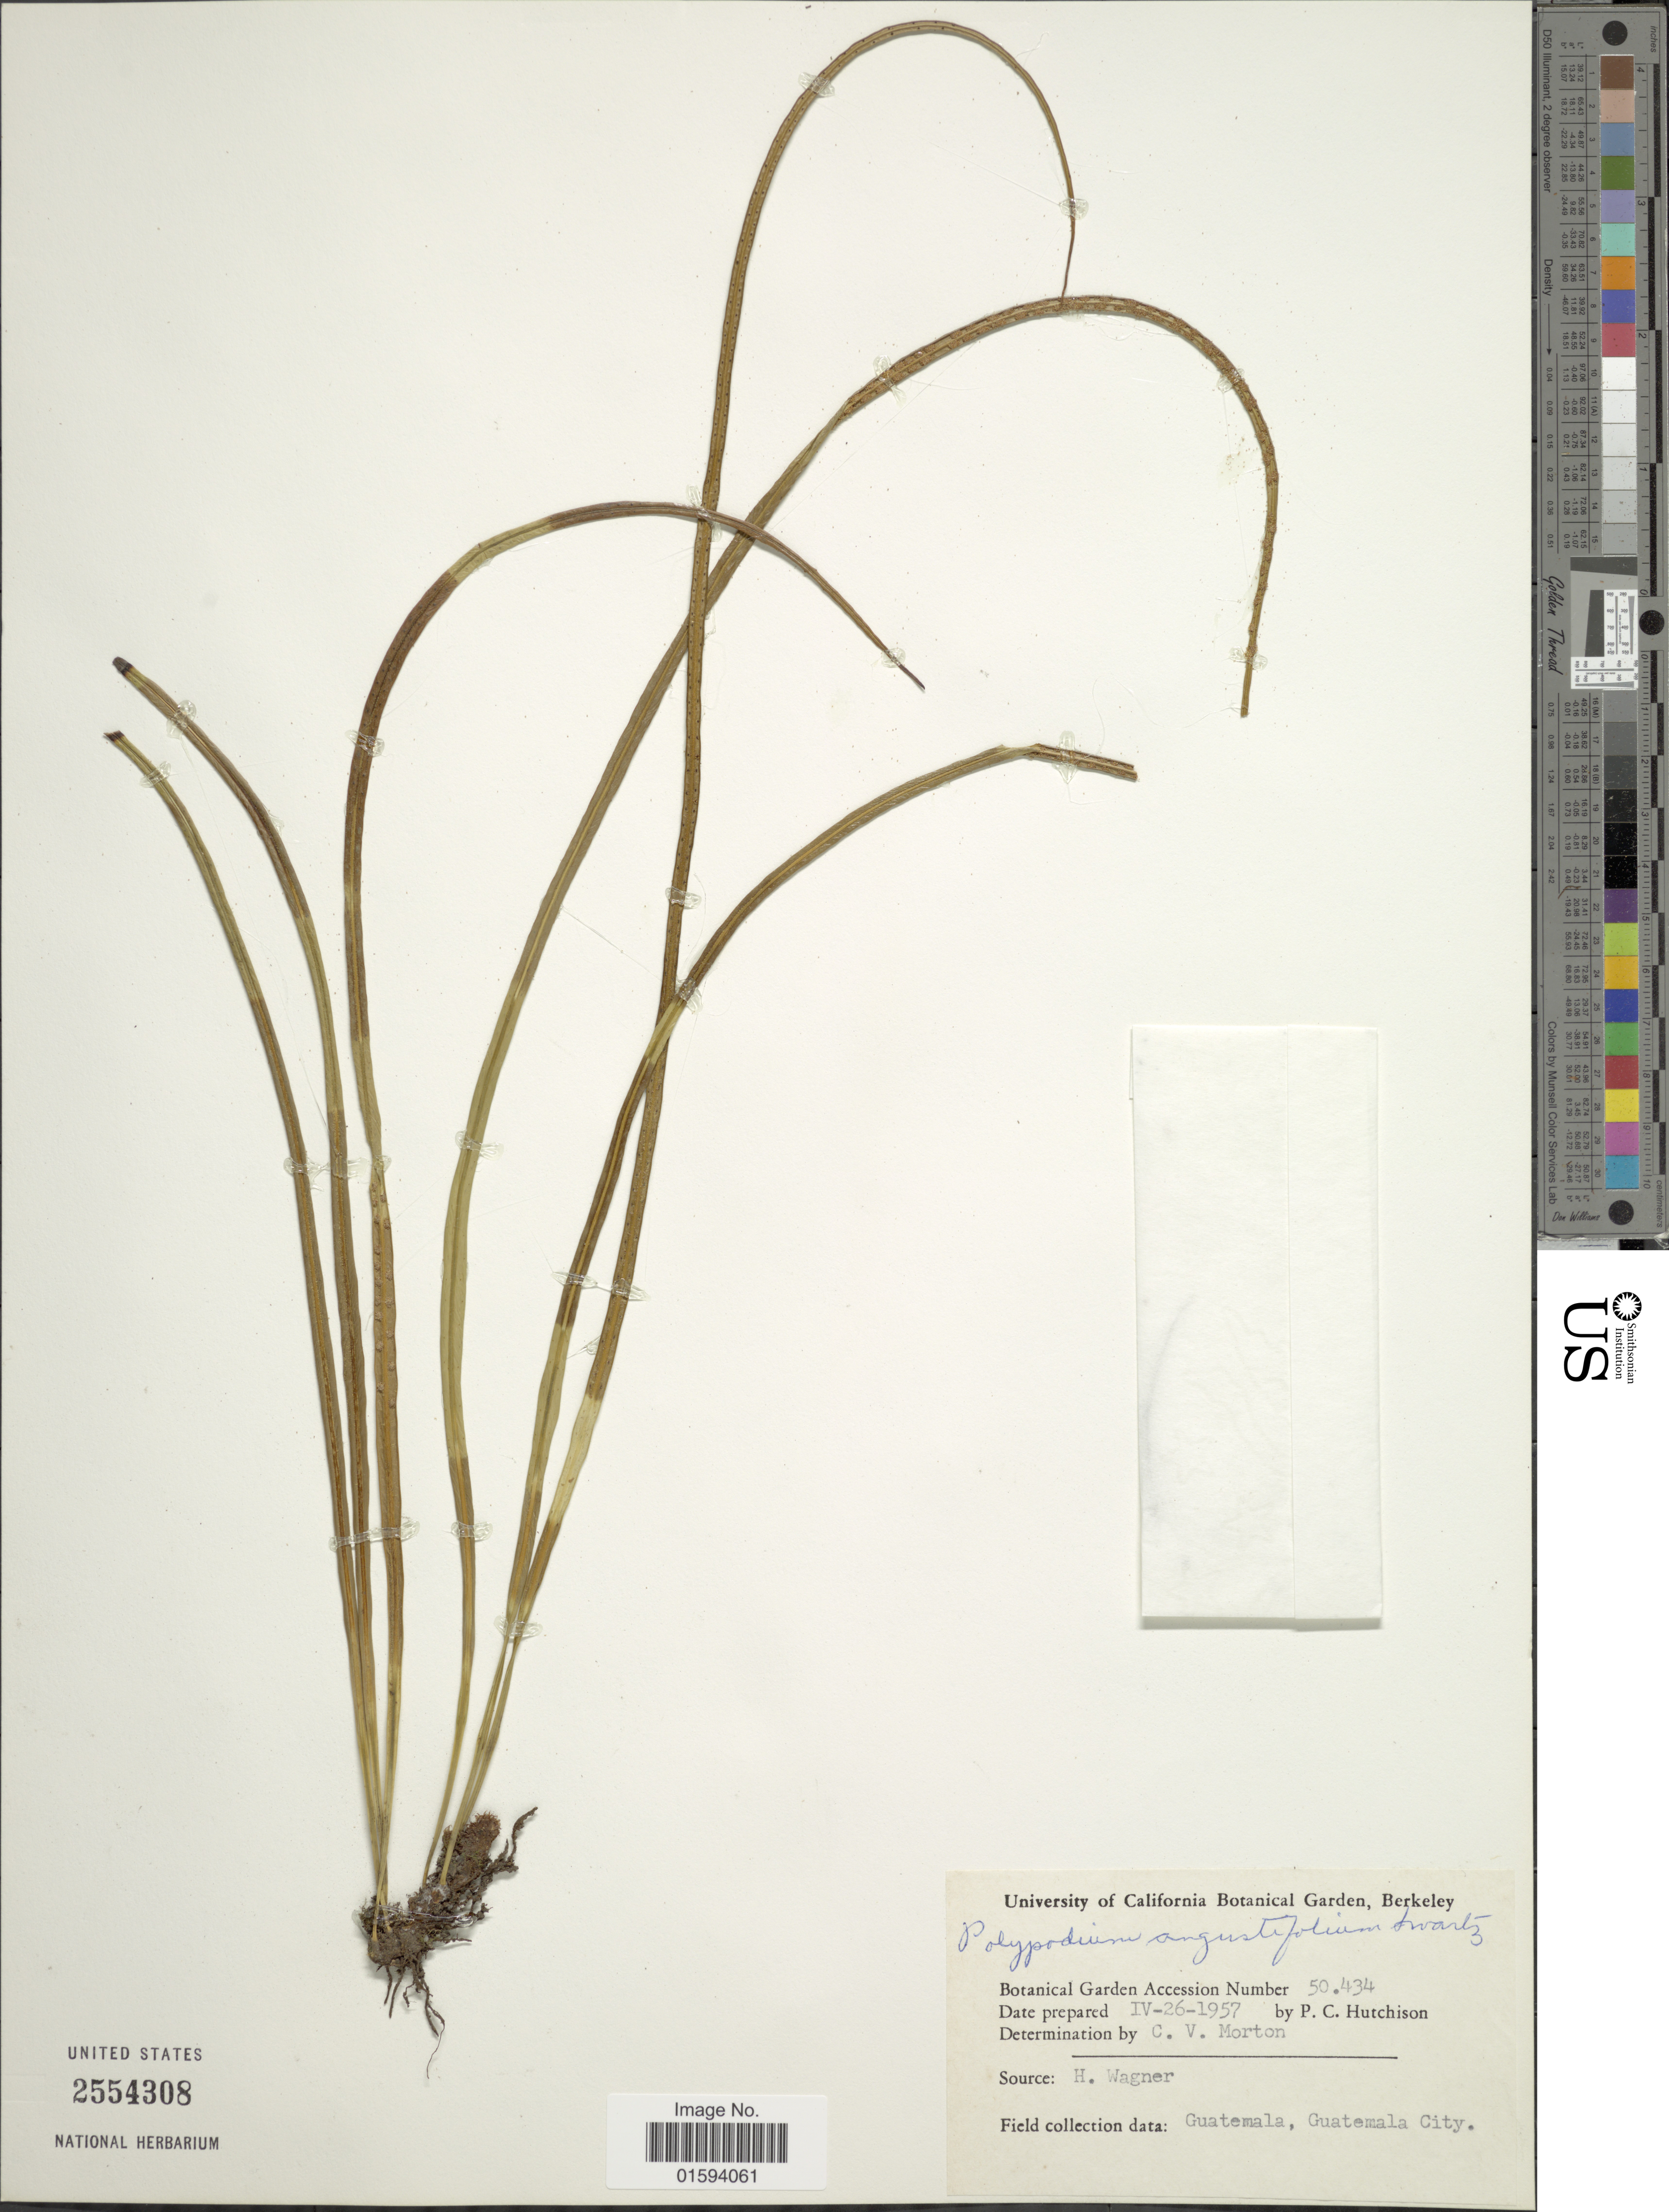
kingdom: Plantae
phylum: Tracheophyta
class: Polypodiopsida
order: Polypodiales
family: Polypodiaceae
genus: Polypodium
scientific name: Polypodium angustifolium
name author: Sw.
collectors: P. C. Hutchison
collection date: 1957-06-26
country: United States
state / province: California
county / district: Alameda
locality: University of California Botanical Garden, Berkeley, Botanical Garden Accession Number 50.434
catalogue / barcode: US 2554308